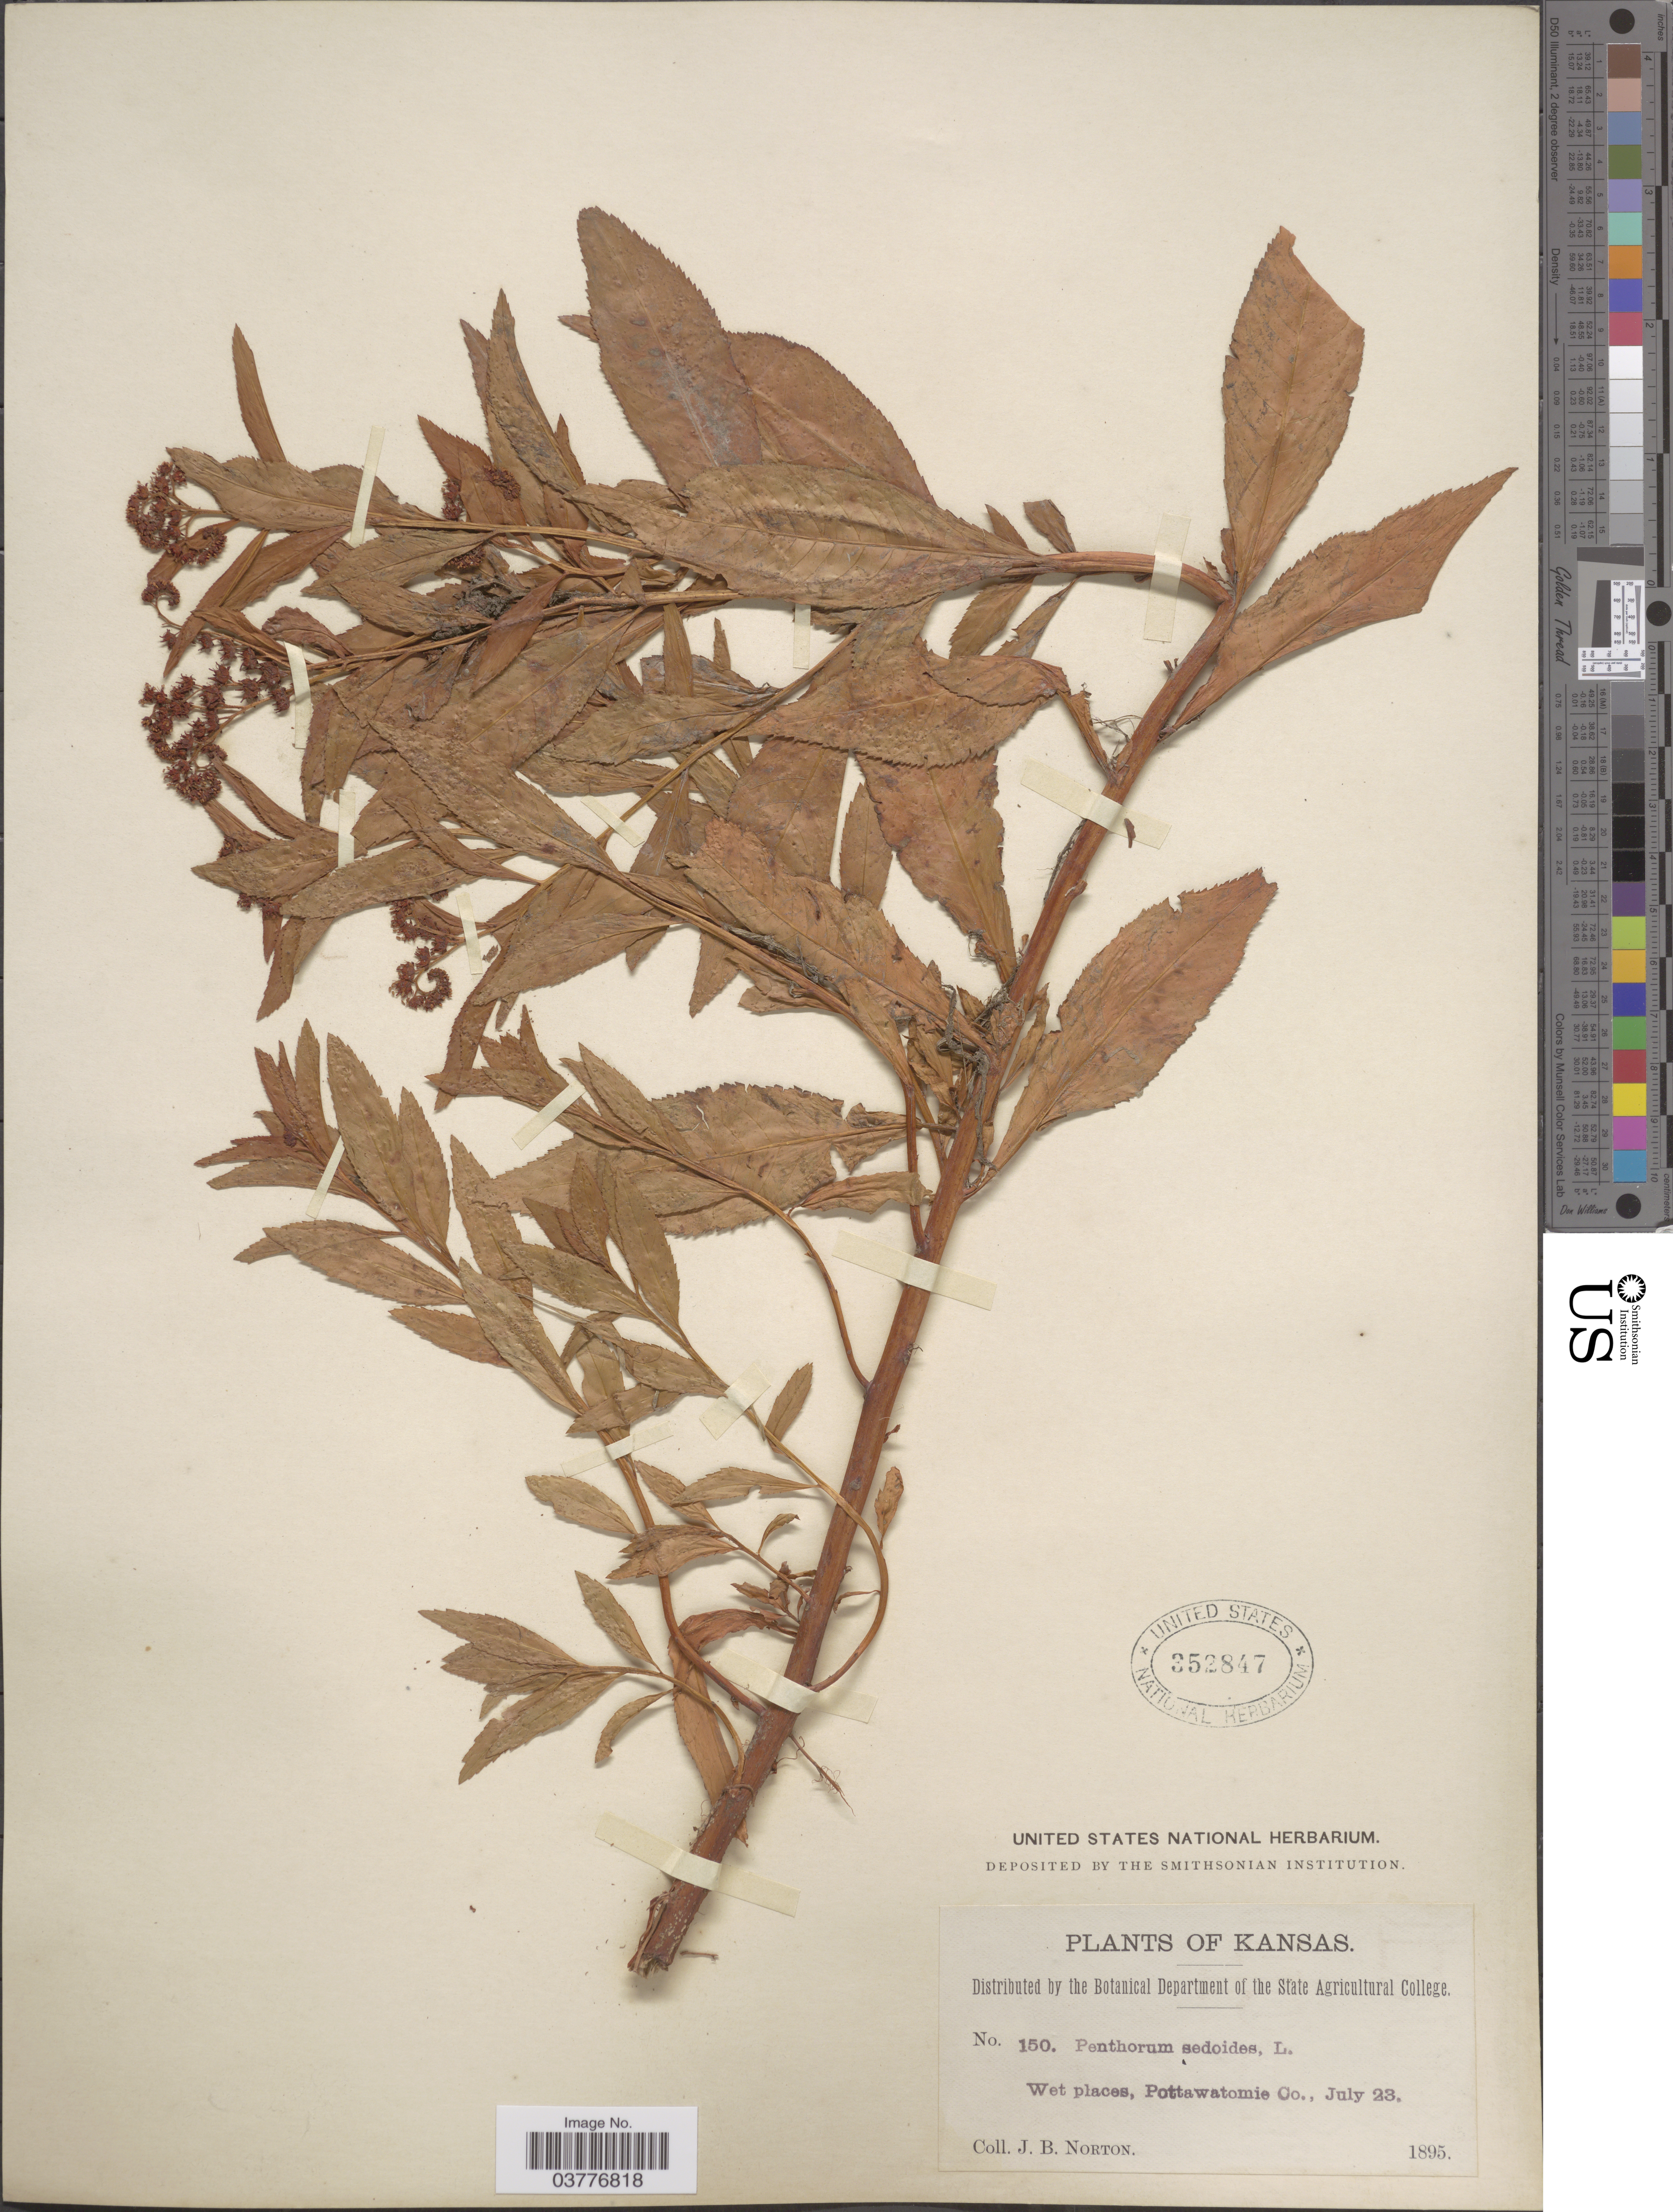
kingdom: Plantae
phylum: Tracheophyta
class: Magnoliopsida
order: Saxifragales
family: Penthoraceae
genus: Penthorum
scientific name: Penthorum sedoides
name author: L.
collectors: J. B. Norton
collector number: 150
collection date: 1895-07-23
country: United States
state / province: Kansas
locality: Pottawatomie Co.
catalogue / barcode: US 352847